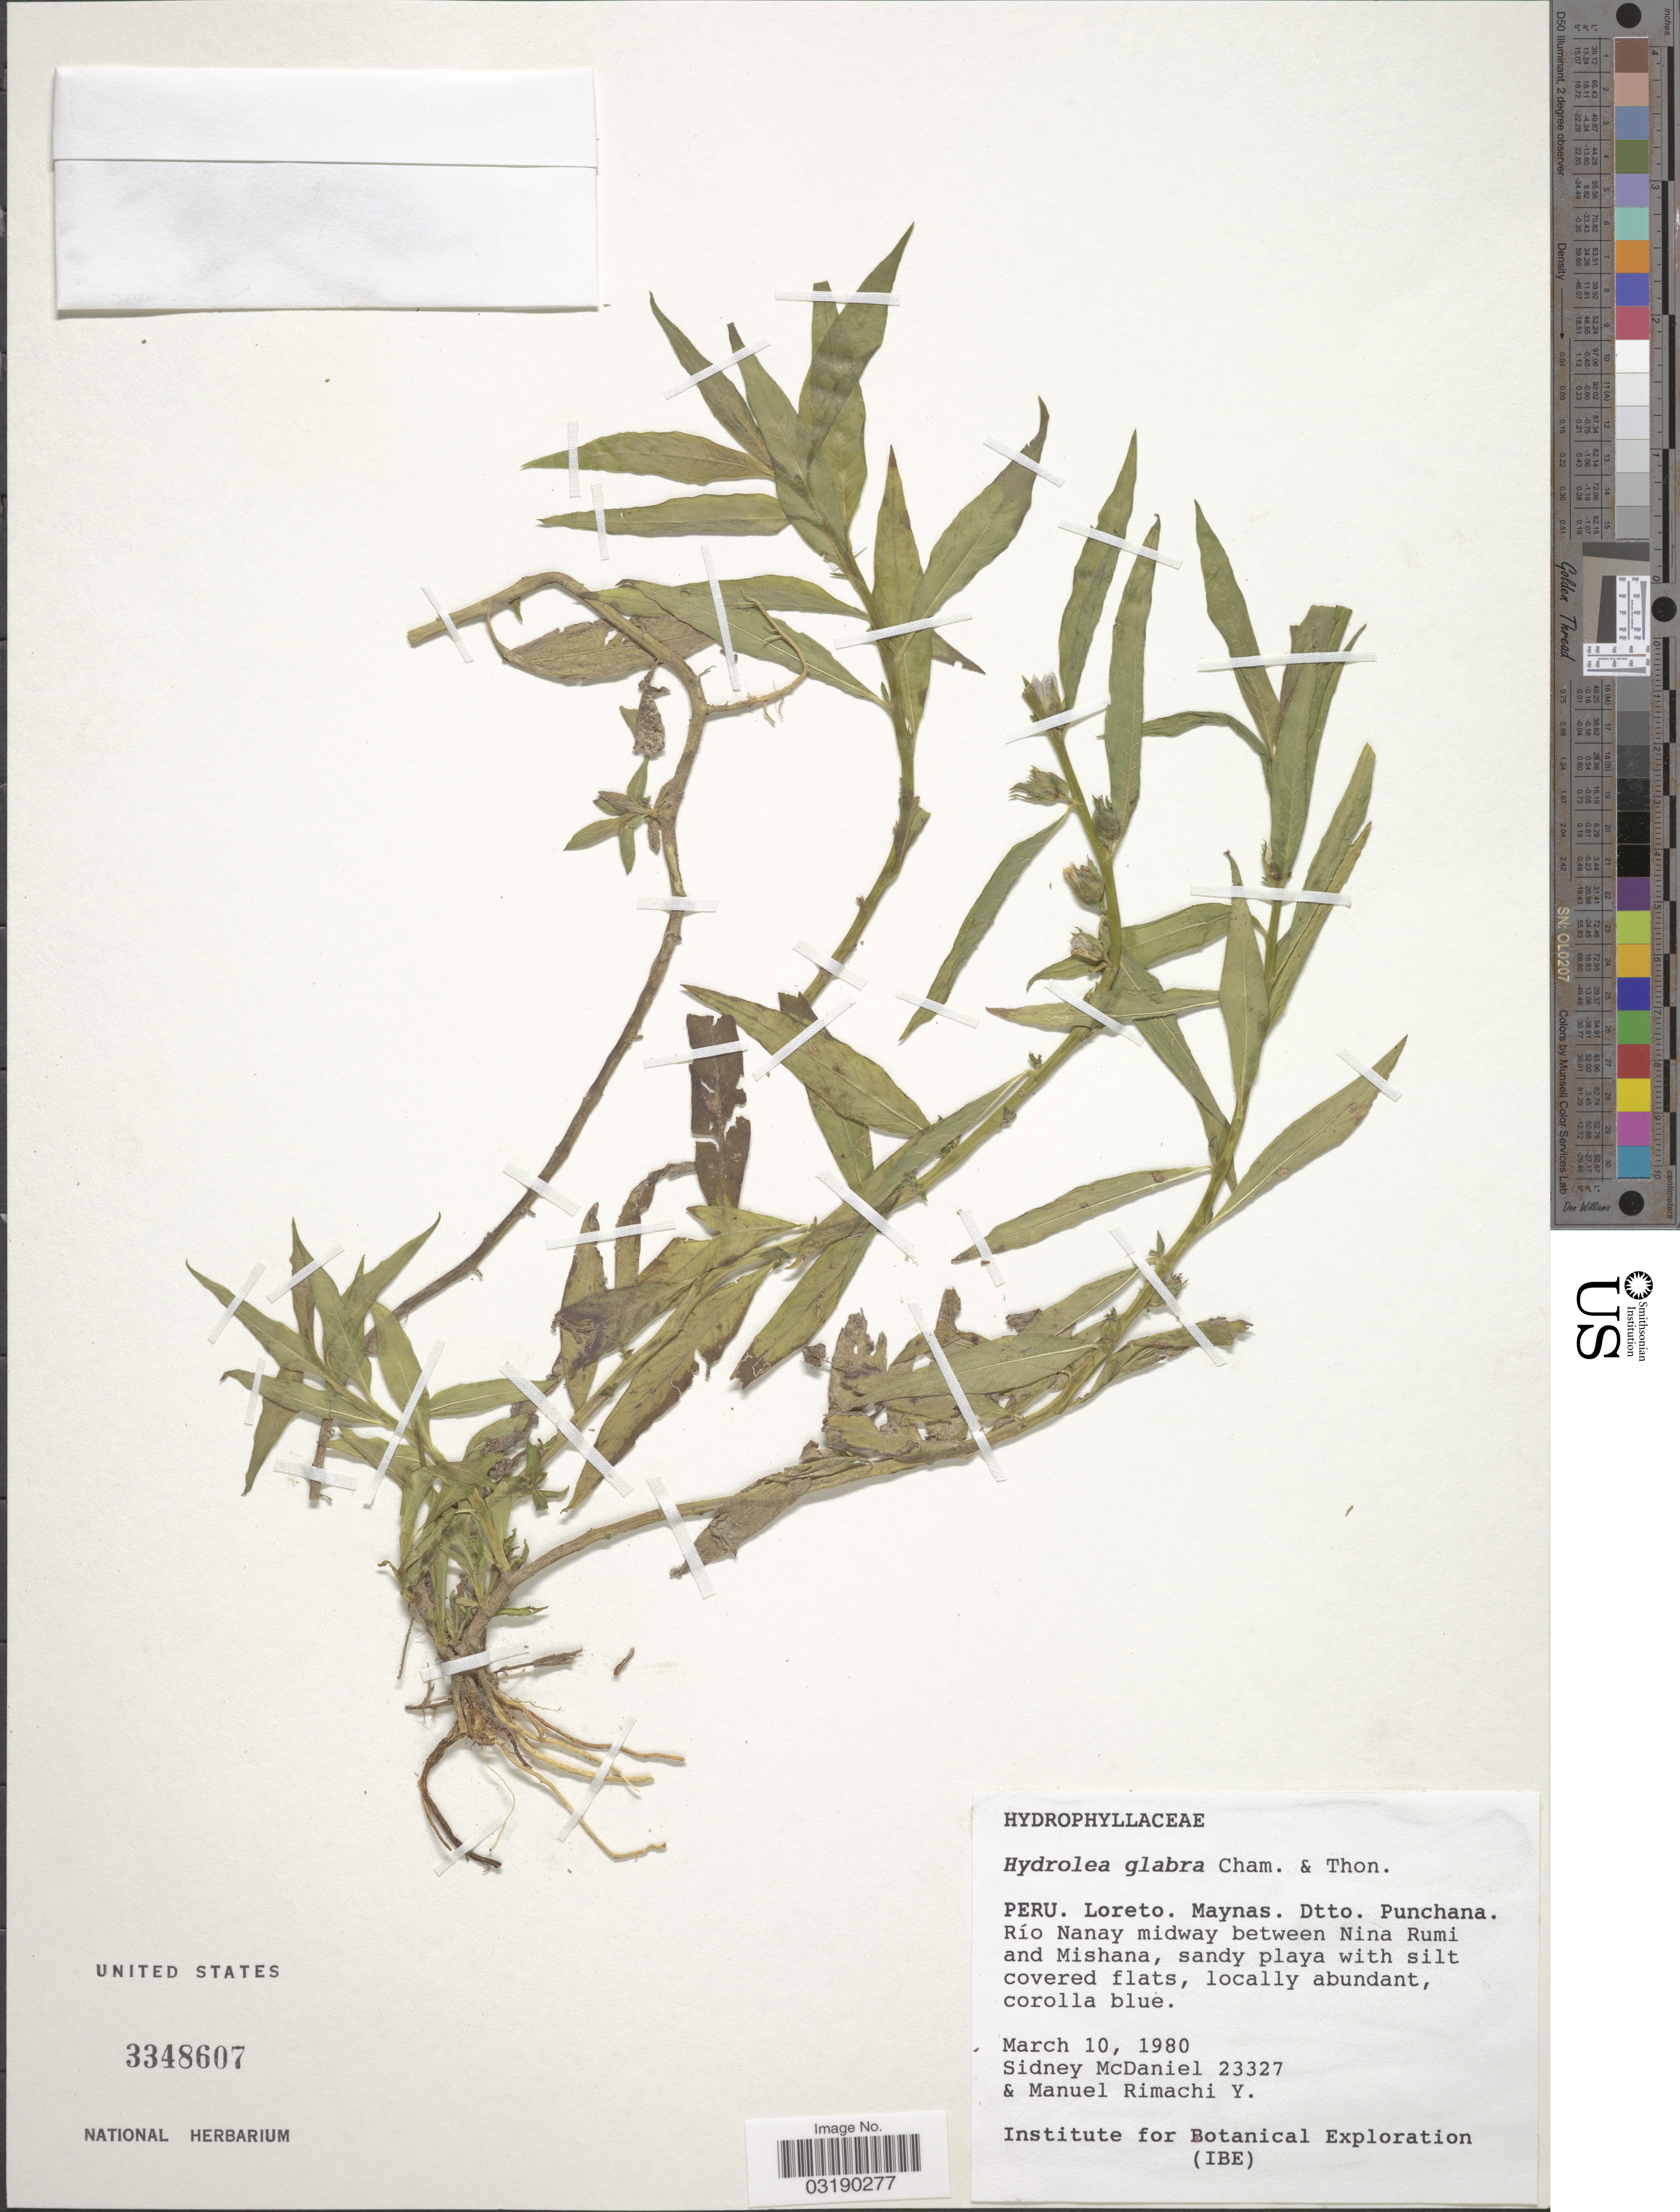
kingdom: Plantae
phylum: Tracheophyta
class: Magnoliopsida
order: Solanales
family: Hydroleaceae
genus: Hydrolea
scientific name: Hydrolea glabra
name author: Schumach. & Thonn.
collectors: S. McDaniel & M. Rimachi Y.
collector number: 23327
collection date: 1980-03-10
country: Peru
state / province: Loreto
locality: Maynas. Dtto. Punchana. Río Nanay midway between Nina Rumi and Mishana.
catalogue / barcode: US 3348607